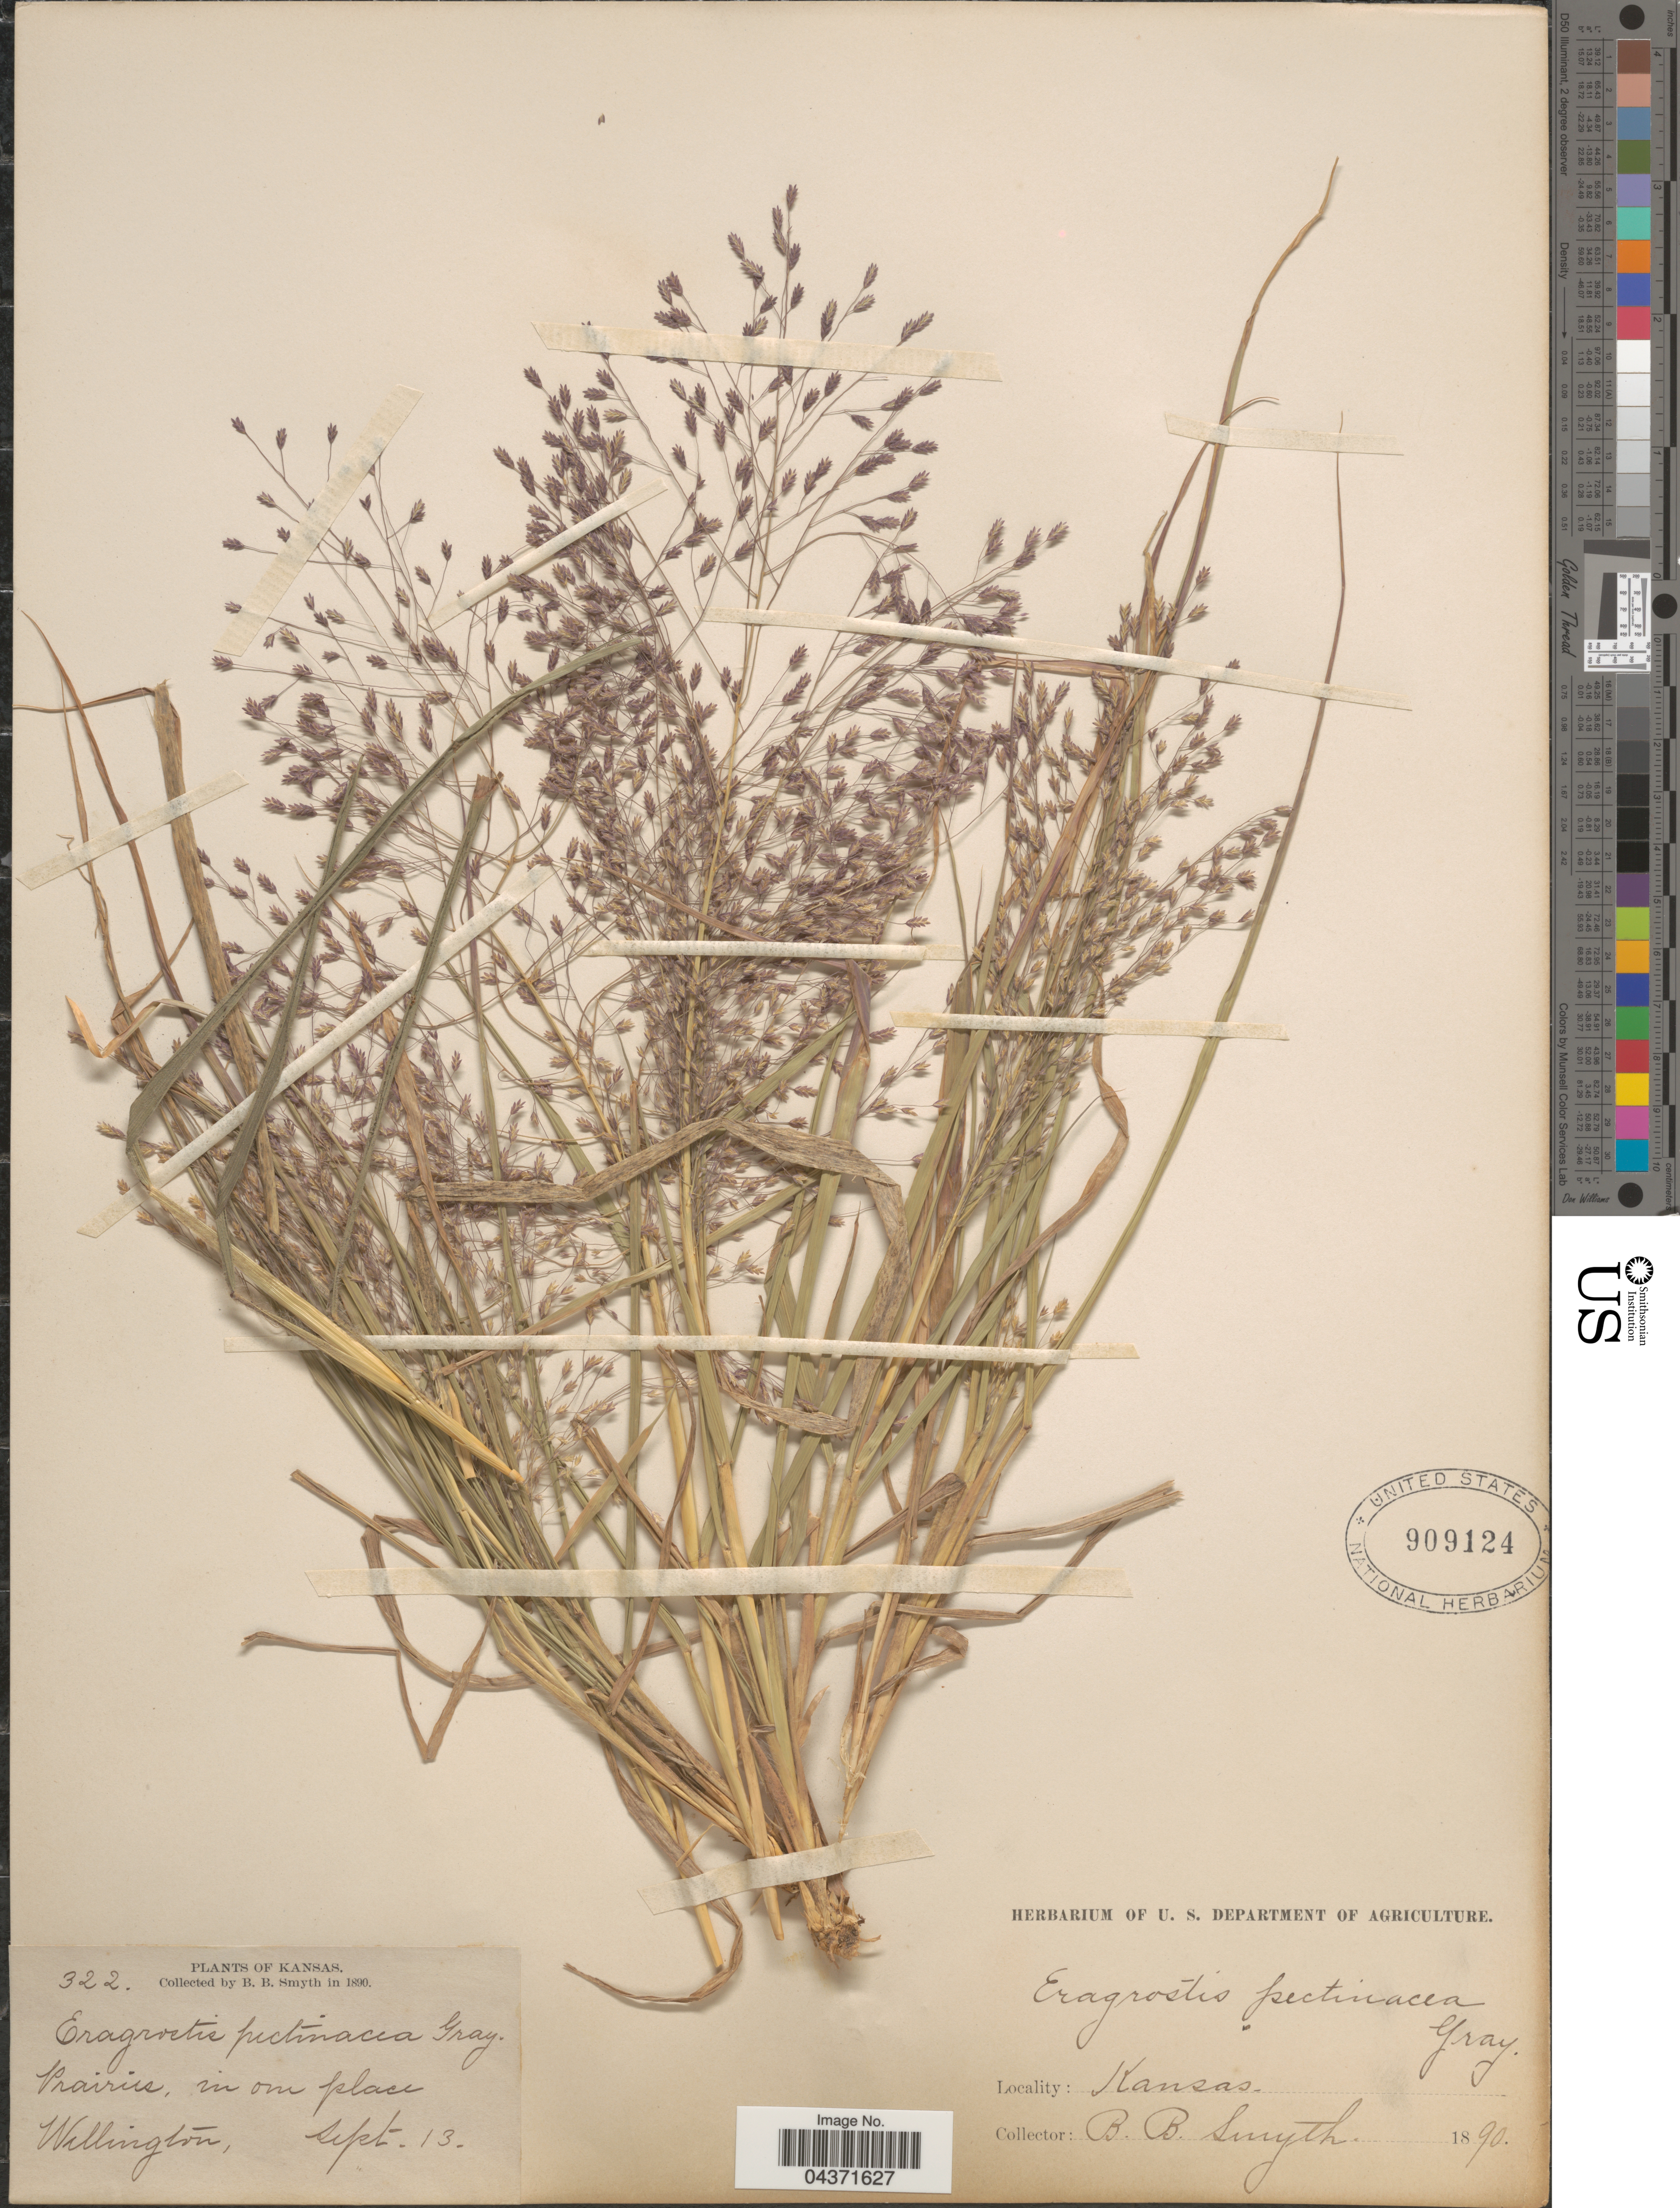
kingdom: Plantae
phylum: Tracheophyta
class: Liliopsida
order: Poales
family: Poaceae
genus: Eragrostis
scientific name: Eragrostis spectabilis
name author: (Pursh) Steud.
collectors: B. Smyth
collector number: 322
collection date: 1890-09-13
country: United States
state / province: Kansas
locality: Willington.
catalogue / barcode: US 909124